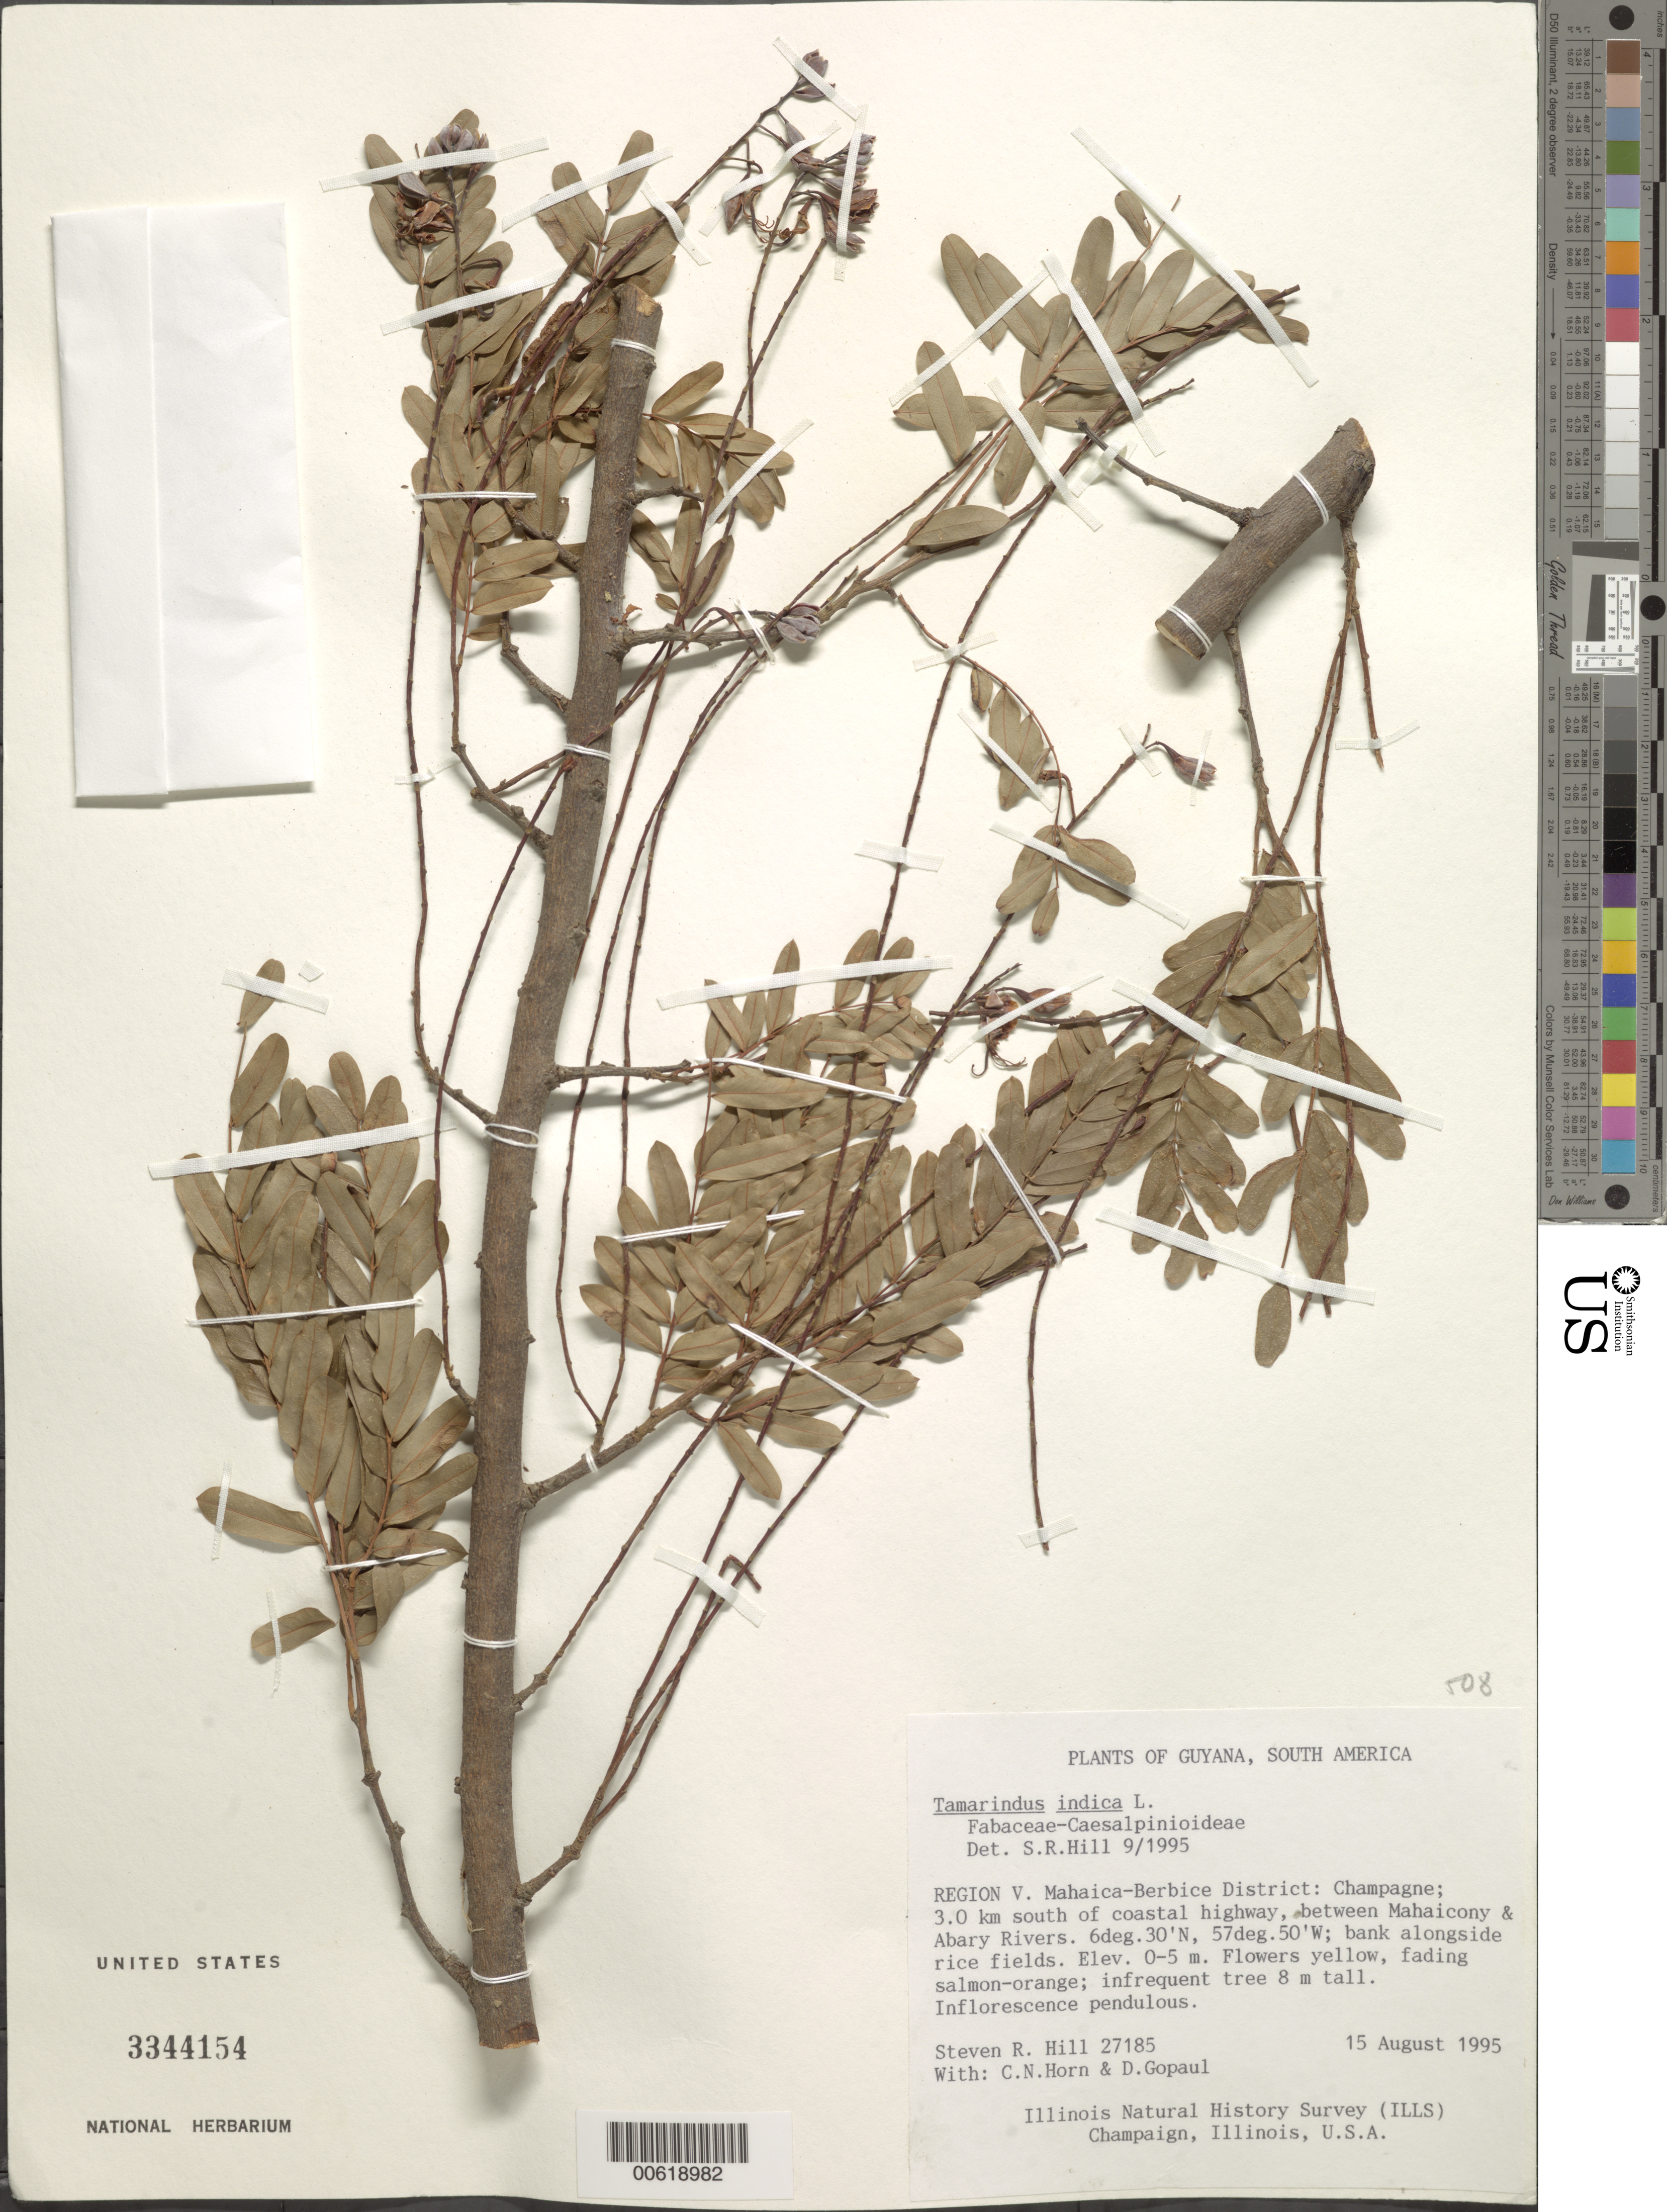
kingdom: Plantae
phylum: Tracheophyta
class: Magnoliopsida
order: Fabales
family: Fabaceae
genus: Tamarindus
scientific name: Tamarindus indica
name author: L.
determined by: Hill, Steven R.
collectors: S. R. Hill, C. N. Horn & D. Gopaul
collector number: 27185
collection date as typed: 15-Aug-95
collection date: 1995-08-15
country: Guyana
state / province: Mahaica-Berbice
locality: Champagne; 3 km S of coastal hwy., betw. Mahaicony & Abary R.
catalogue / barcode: US 3344154